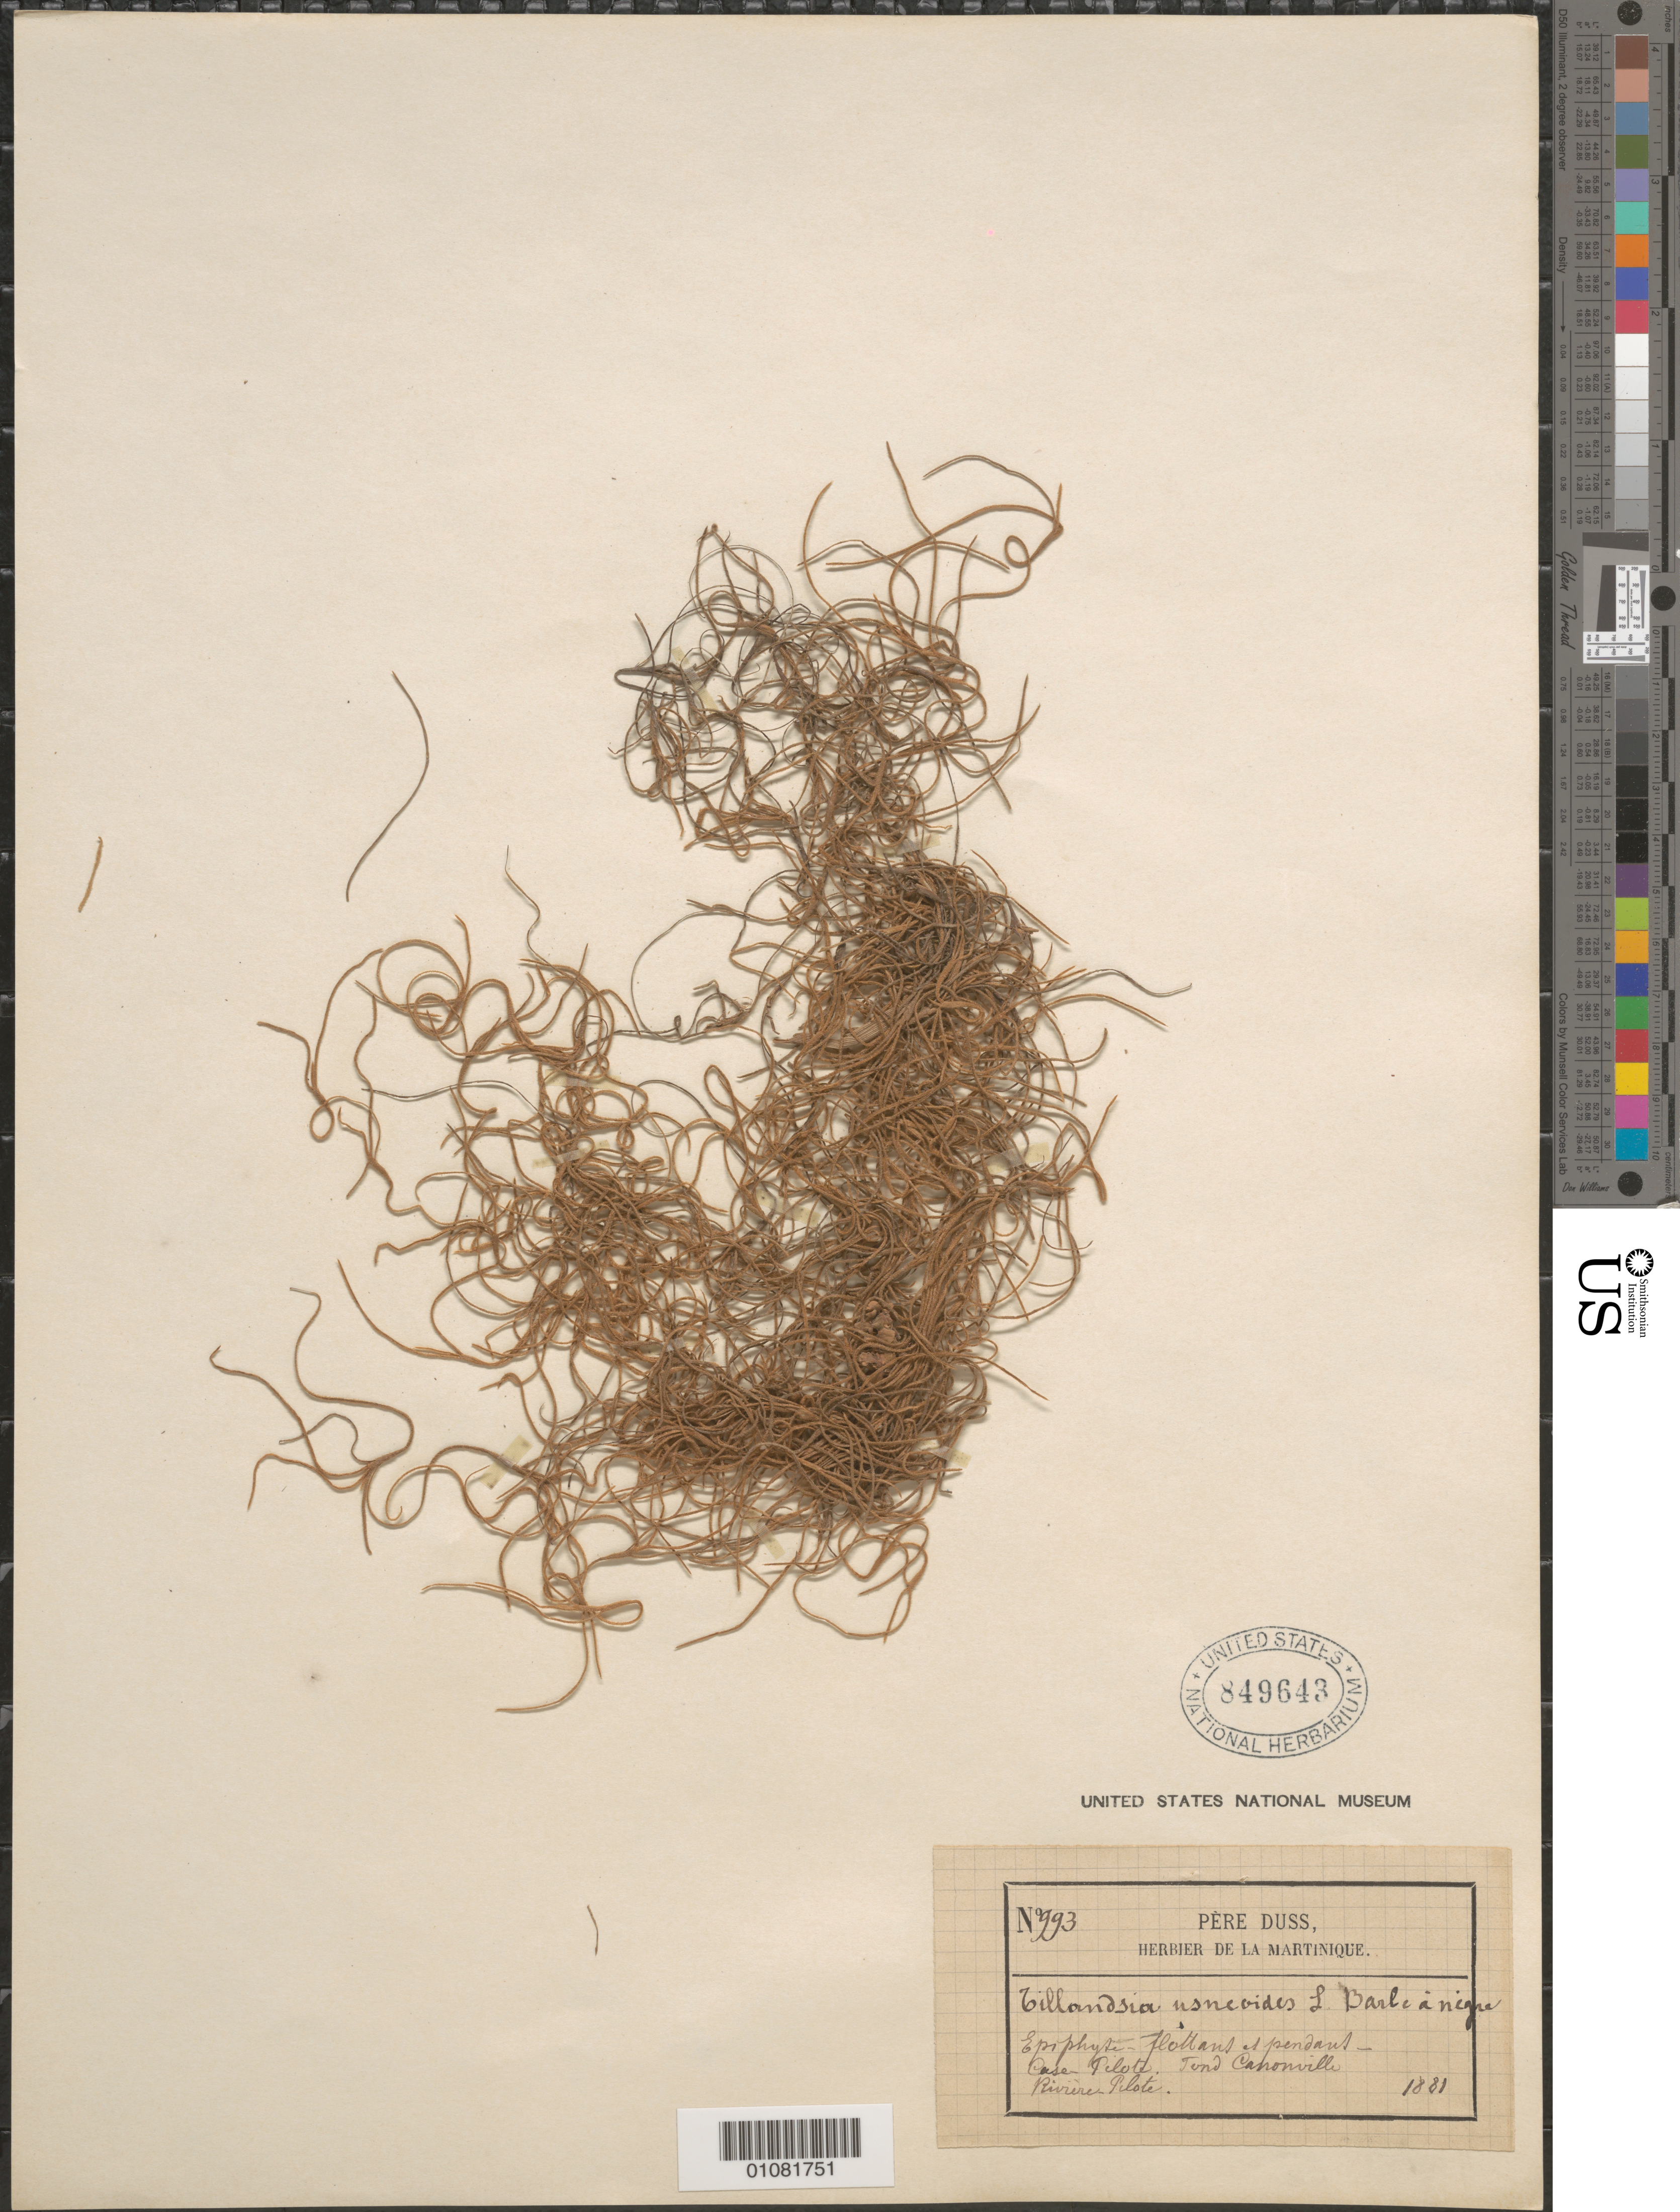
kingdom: Plantae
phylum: Tracheophyta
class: Liliopsida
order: Poales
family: Bromeliaceae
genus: Tillandsia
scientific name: Tillandsia usneoides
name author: (L.) L.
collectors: Père Duss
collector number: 993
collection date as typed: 1881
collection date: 1881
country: Martinique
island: Martinique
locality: Case-Pilote, Fond Canonville, Rivière Pilote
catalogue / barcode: US 849643